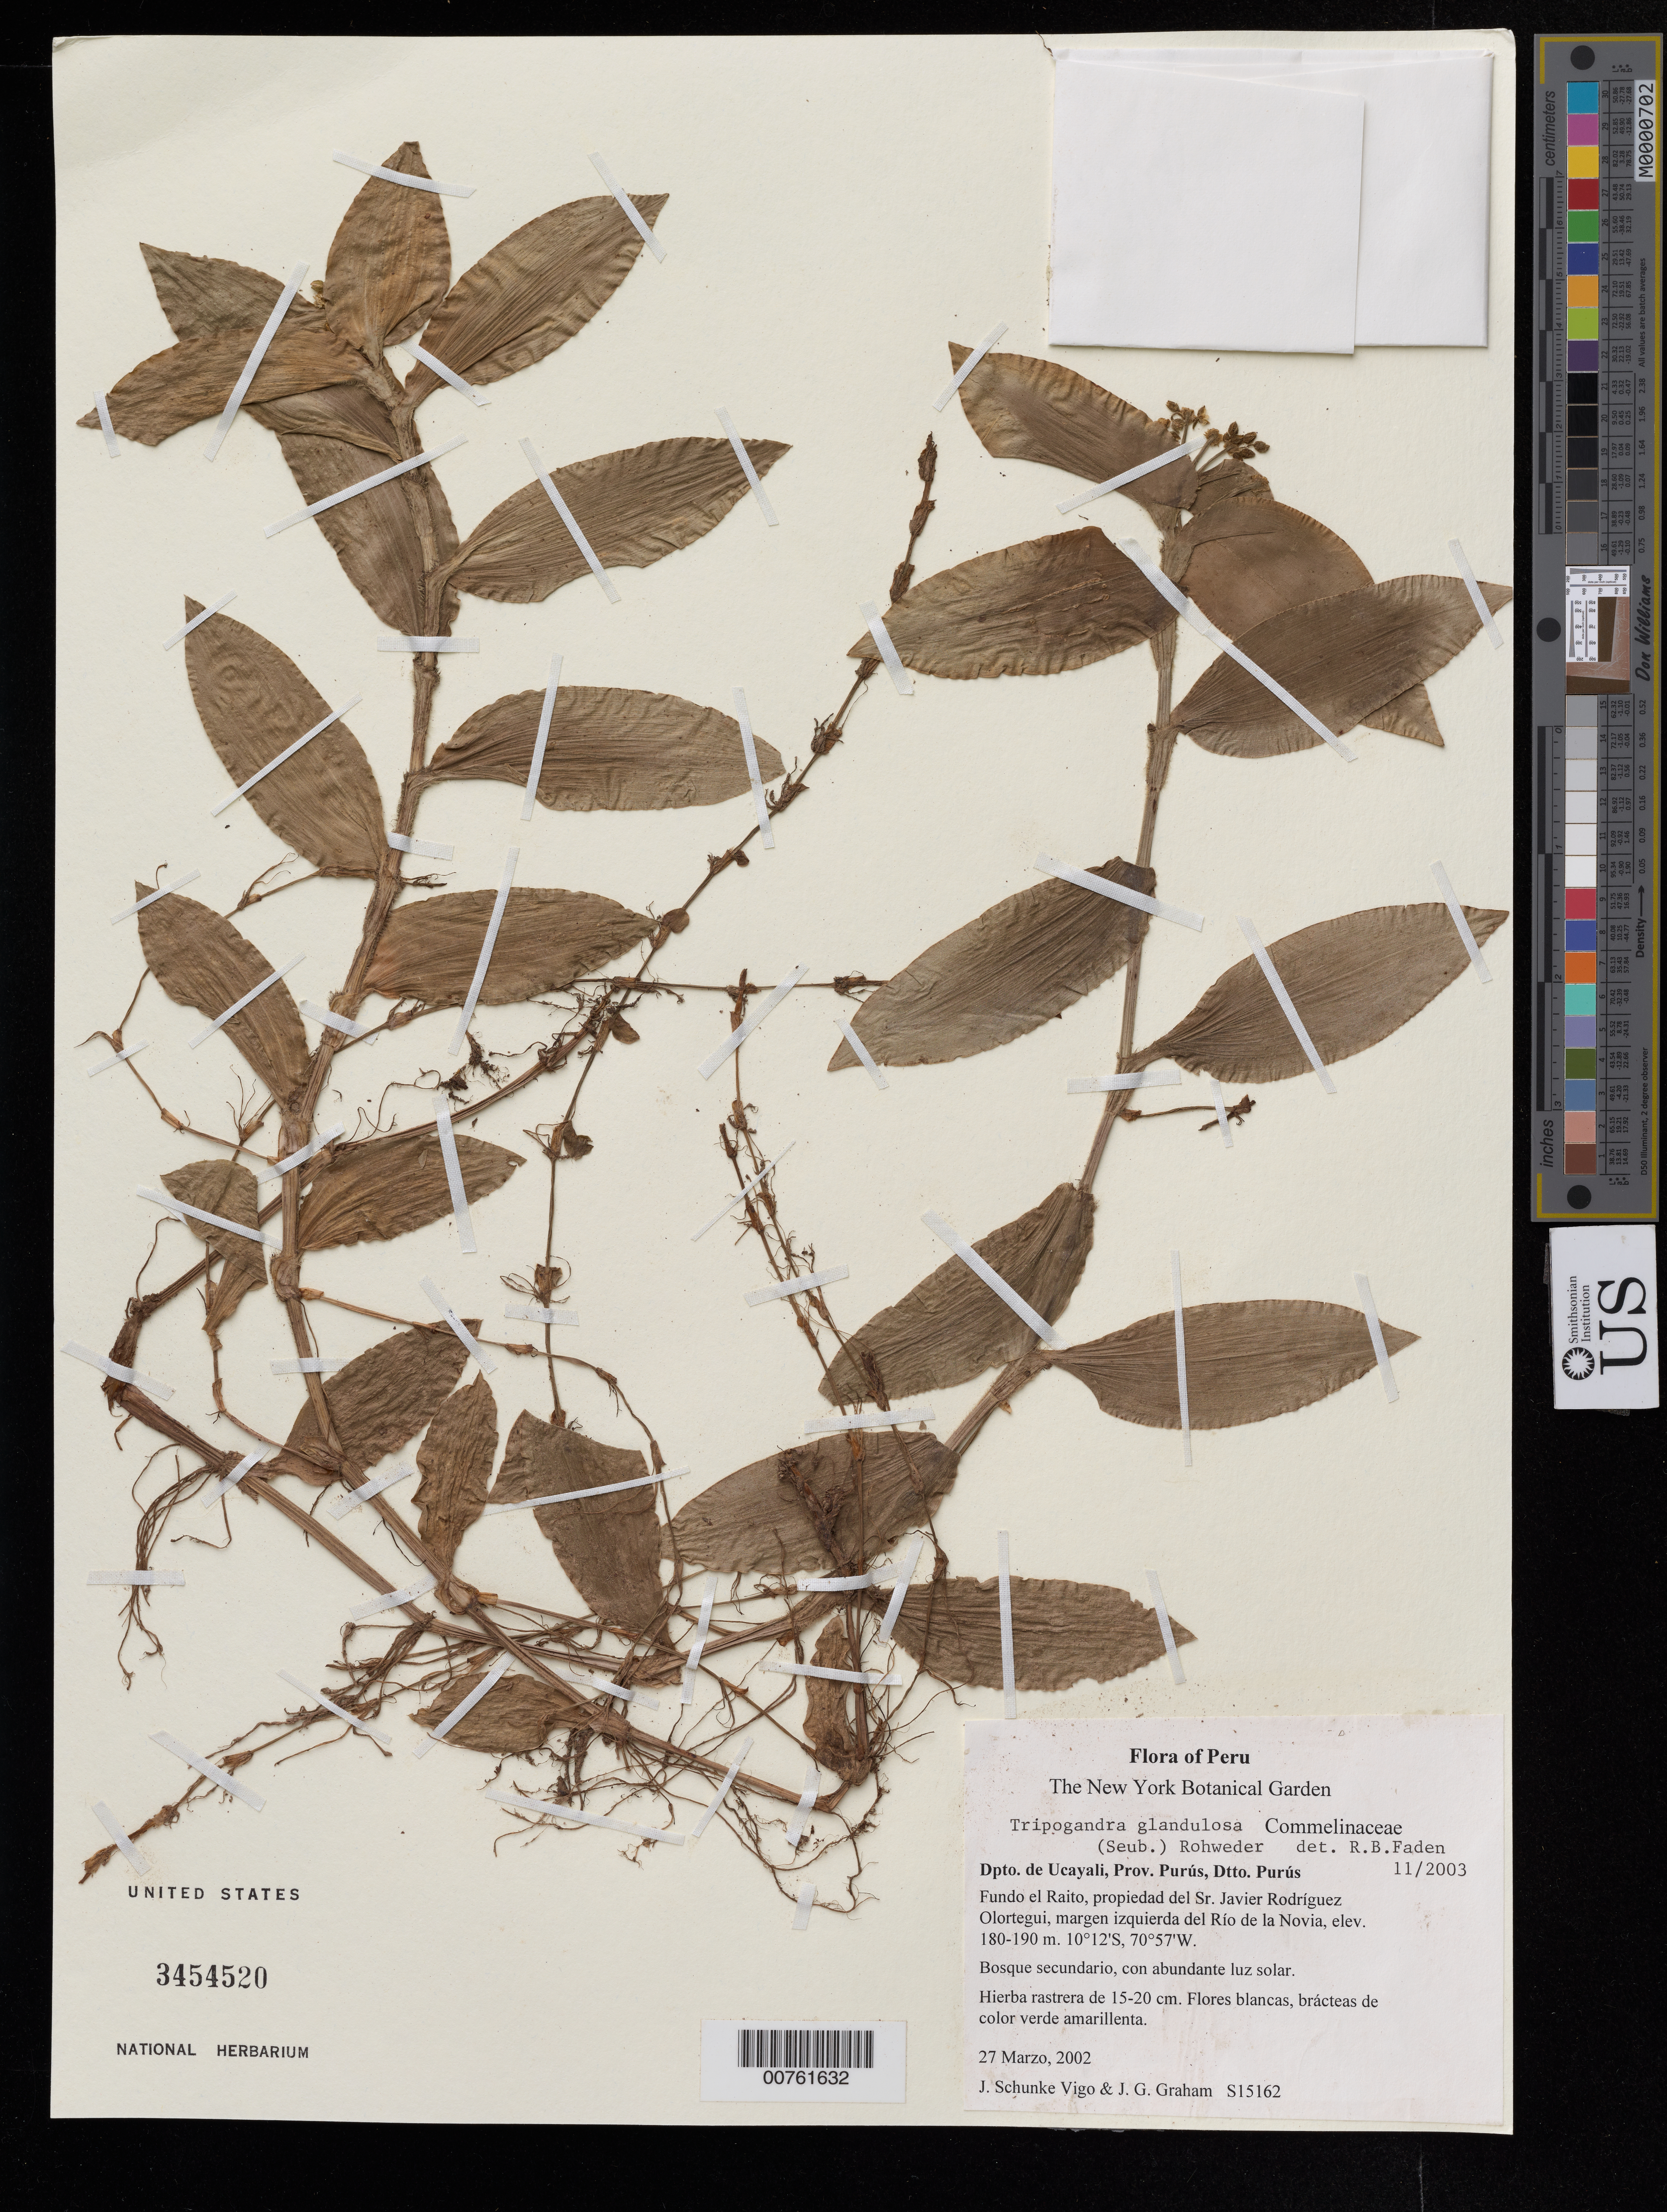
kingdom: Plantae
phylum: Tracheophyta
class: Liliopsida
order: Commelinales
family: Commelinaceae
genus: Tripogandra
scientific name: Tripogandra glandulosa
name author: (Seub.) Rohweder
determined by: Faden, Robert B., (US), Smithsonian Institution - National Museum of Natural History (UNITED STATES)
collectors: J. Schunke Vigo & J. Graham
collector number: S15162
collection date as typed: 27 Mar 2002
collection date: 2002-03-27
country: Peru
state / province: Ucayali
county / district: Purús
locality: Purus Fundo el Raito, propiedad del Sr. Javier Rodriguez Olortegui, margen izquierda del Rio de la Novia,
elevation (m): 180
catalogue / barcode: US 3454520